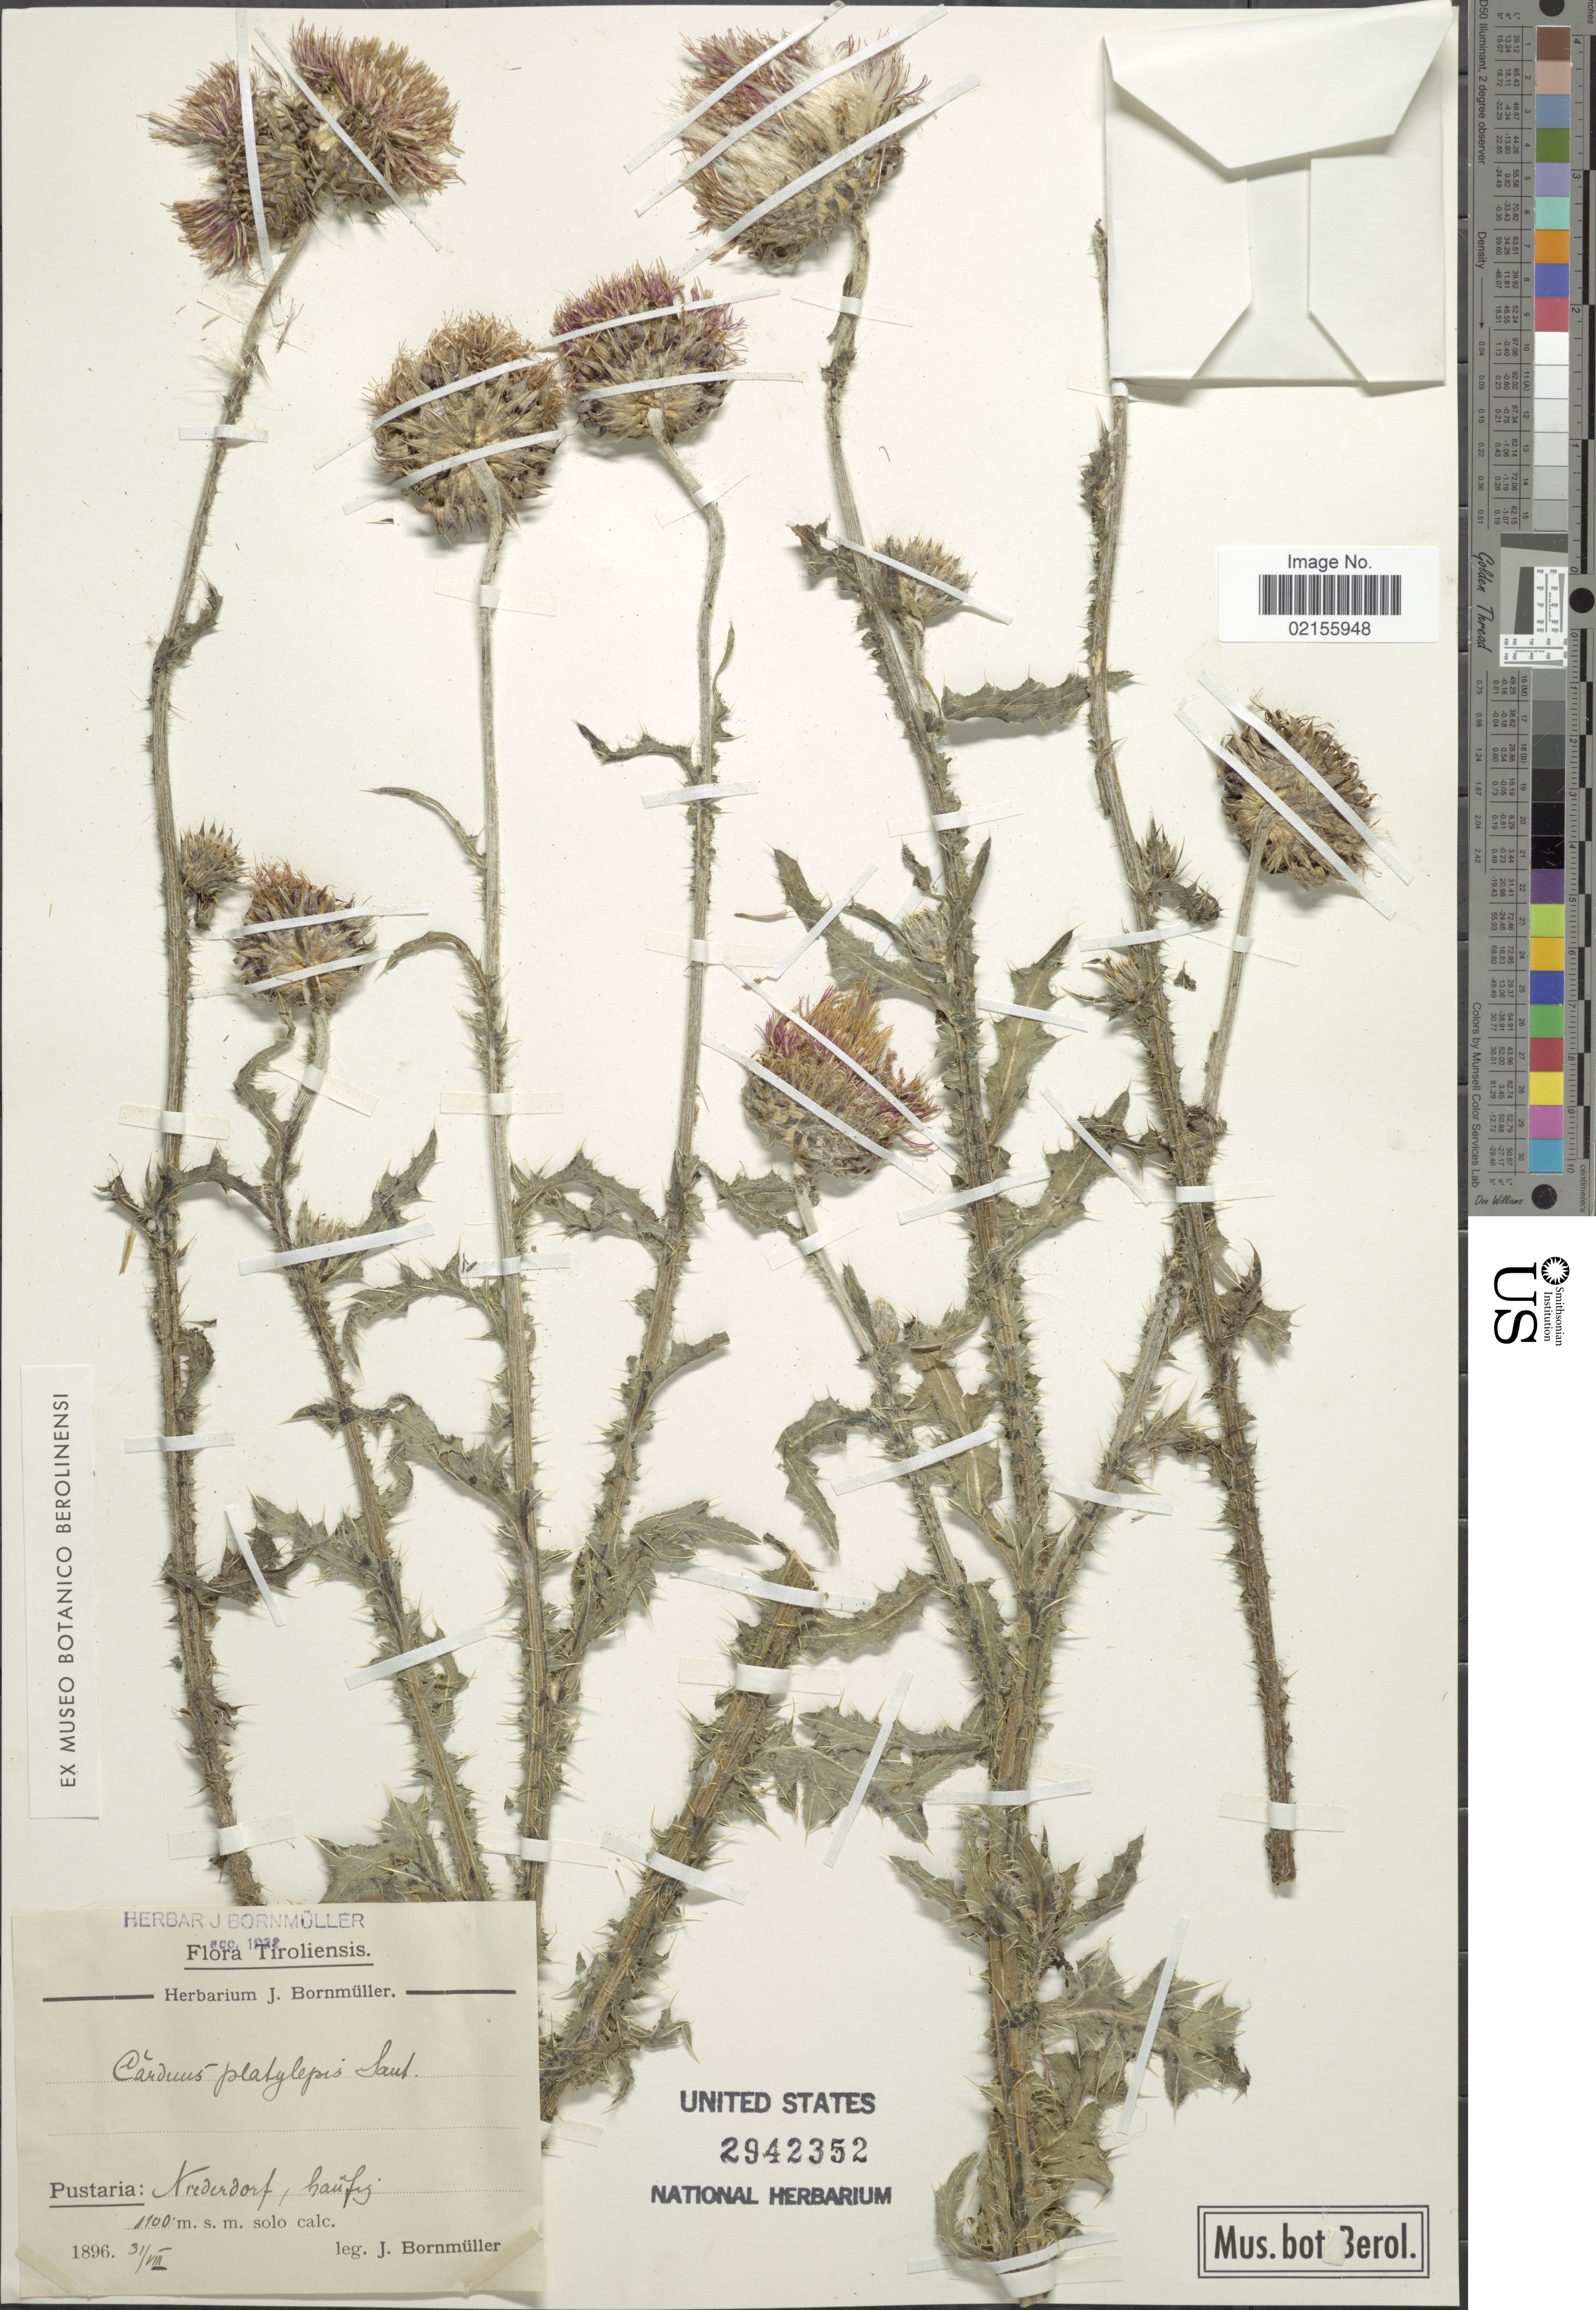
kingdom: Plantae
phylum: Tracheophyta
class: Magnoliopsida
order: Asterales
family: Asteraceae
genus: Carduus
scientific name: Carduus nutans subsp. platylepis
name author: (Rchb. & Saut.) Nyman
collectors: J. Bornmüller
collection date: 1896-08-31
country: Austria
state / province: Tirol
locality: Pustaria: Amderdorfm haufig [interpreted]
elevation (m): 1100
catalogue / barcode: US 2942352